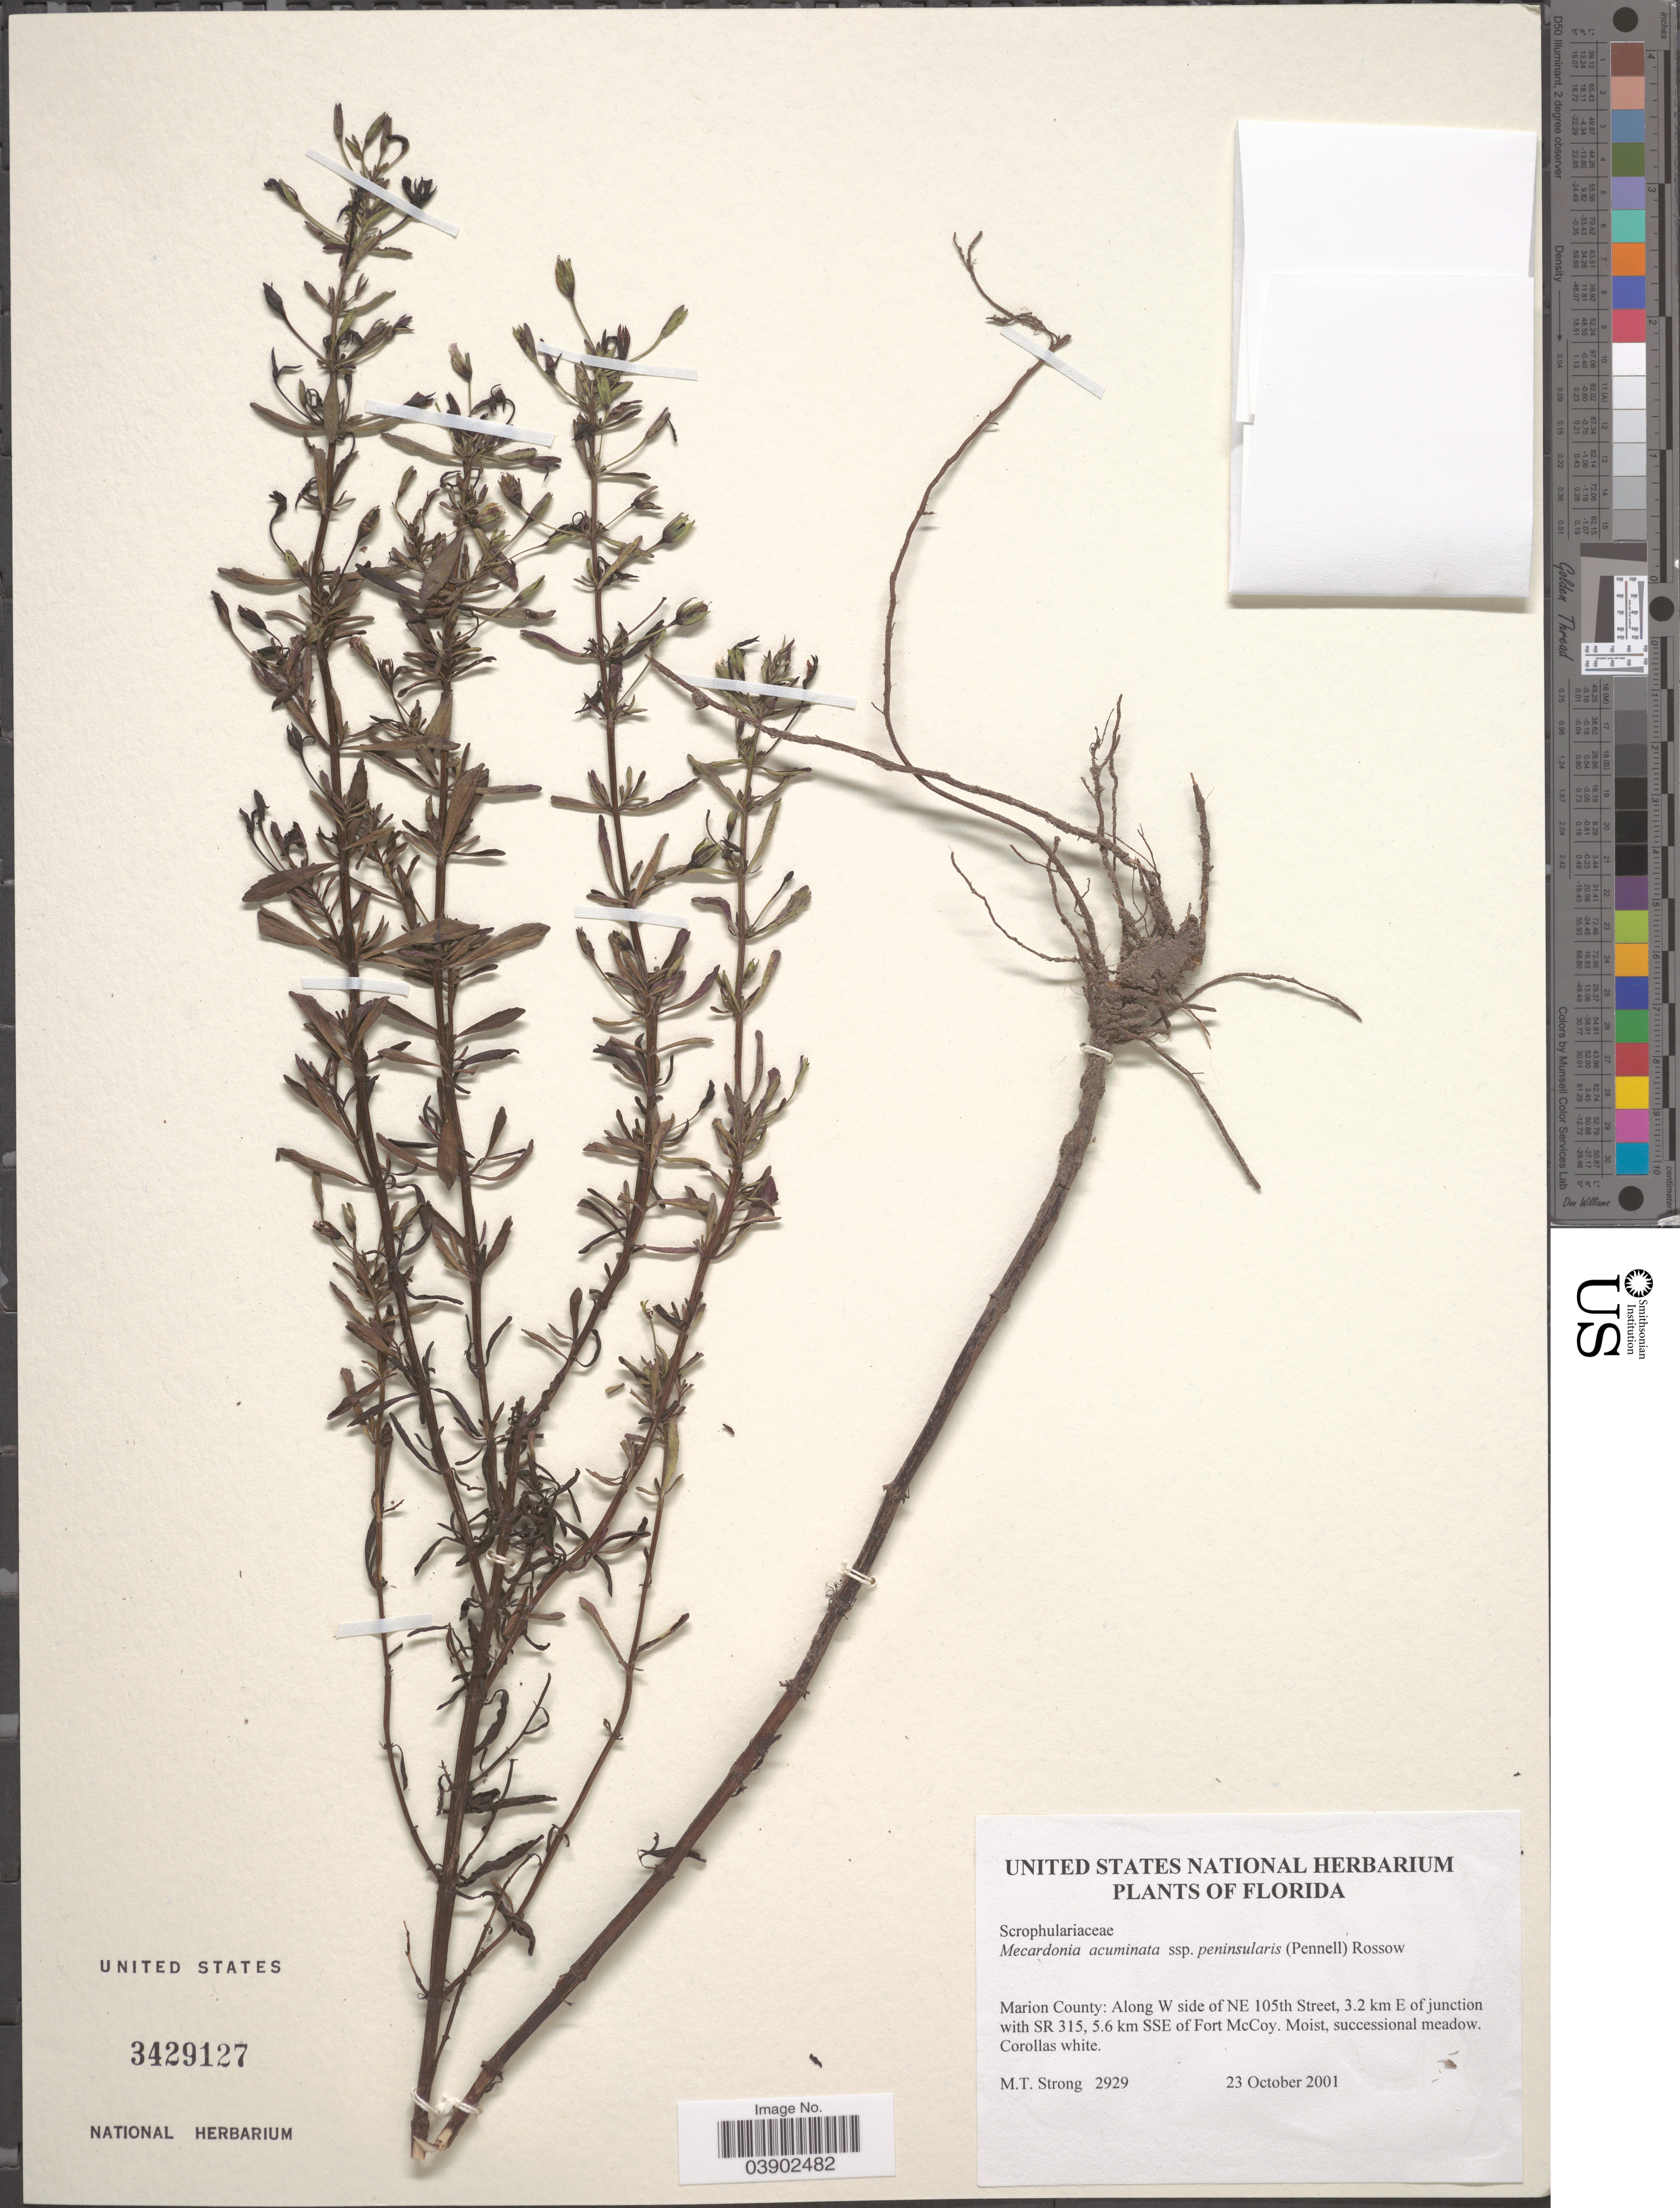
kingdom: Plantae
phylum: Tracheophyta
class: Magnoliopsida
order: Lamiales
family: Plantaginaceae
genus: Mecardonia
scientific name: Mecardonia acuminata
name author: (Walter) Small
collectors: M. T. Strong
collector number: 2929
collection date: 2001-10-23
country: United States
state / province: Florida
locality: Marion County: Along W side of NE 105th Street, 3.2 km E of junction with SR 315, 5.6 km SSE of Fort McCoy.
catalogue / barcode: US 3429127